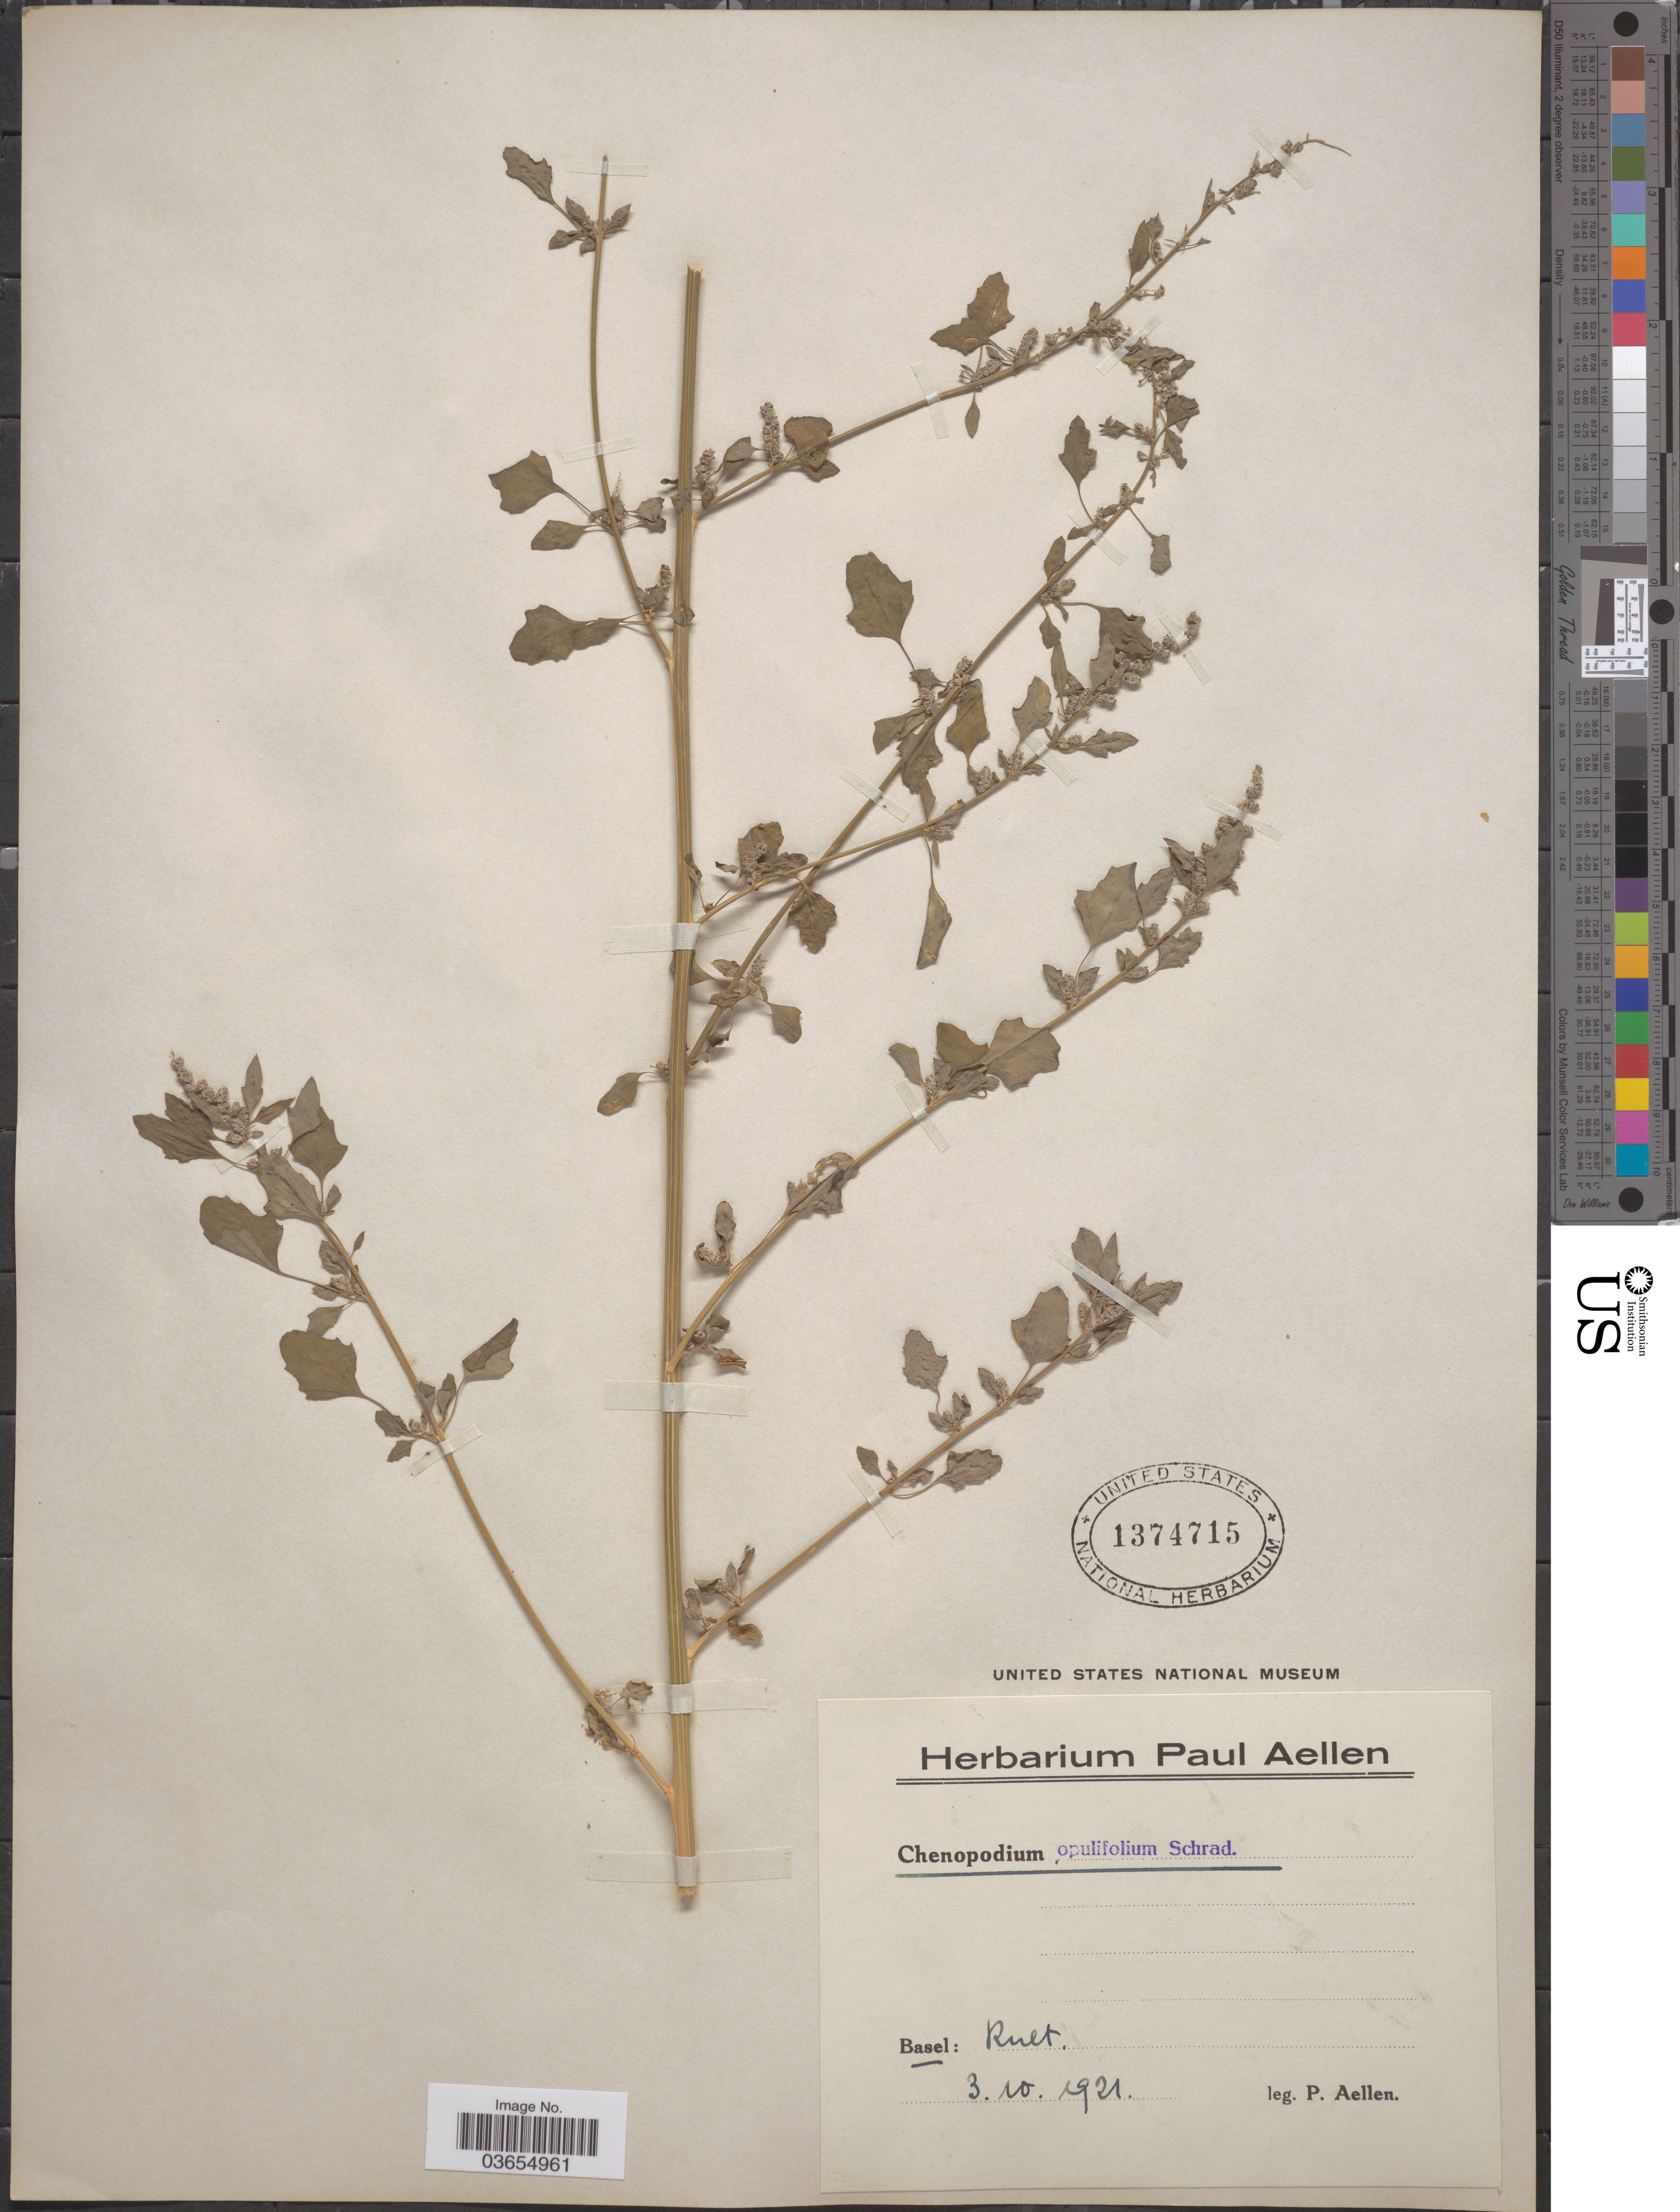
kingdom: Plantae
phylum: Tracheophyta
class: Magnoliopsida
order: Caryophyllales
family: Amaranthaceae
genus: Chenopodium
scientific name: Chenopodium opulifolium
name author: Schrad. ex W.D.J. Koch & Ziz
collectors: P. Aellen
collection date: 1921-10-03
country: Switzerland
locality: Basel: Kult.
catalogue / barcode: US 1374715